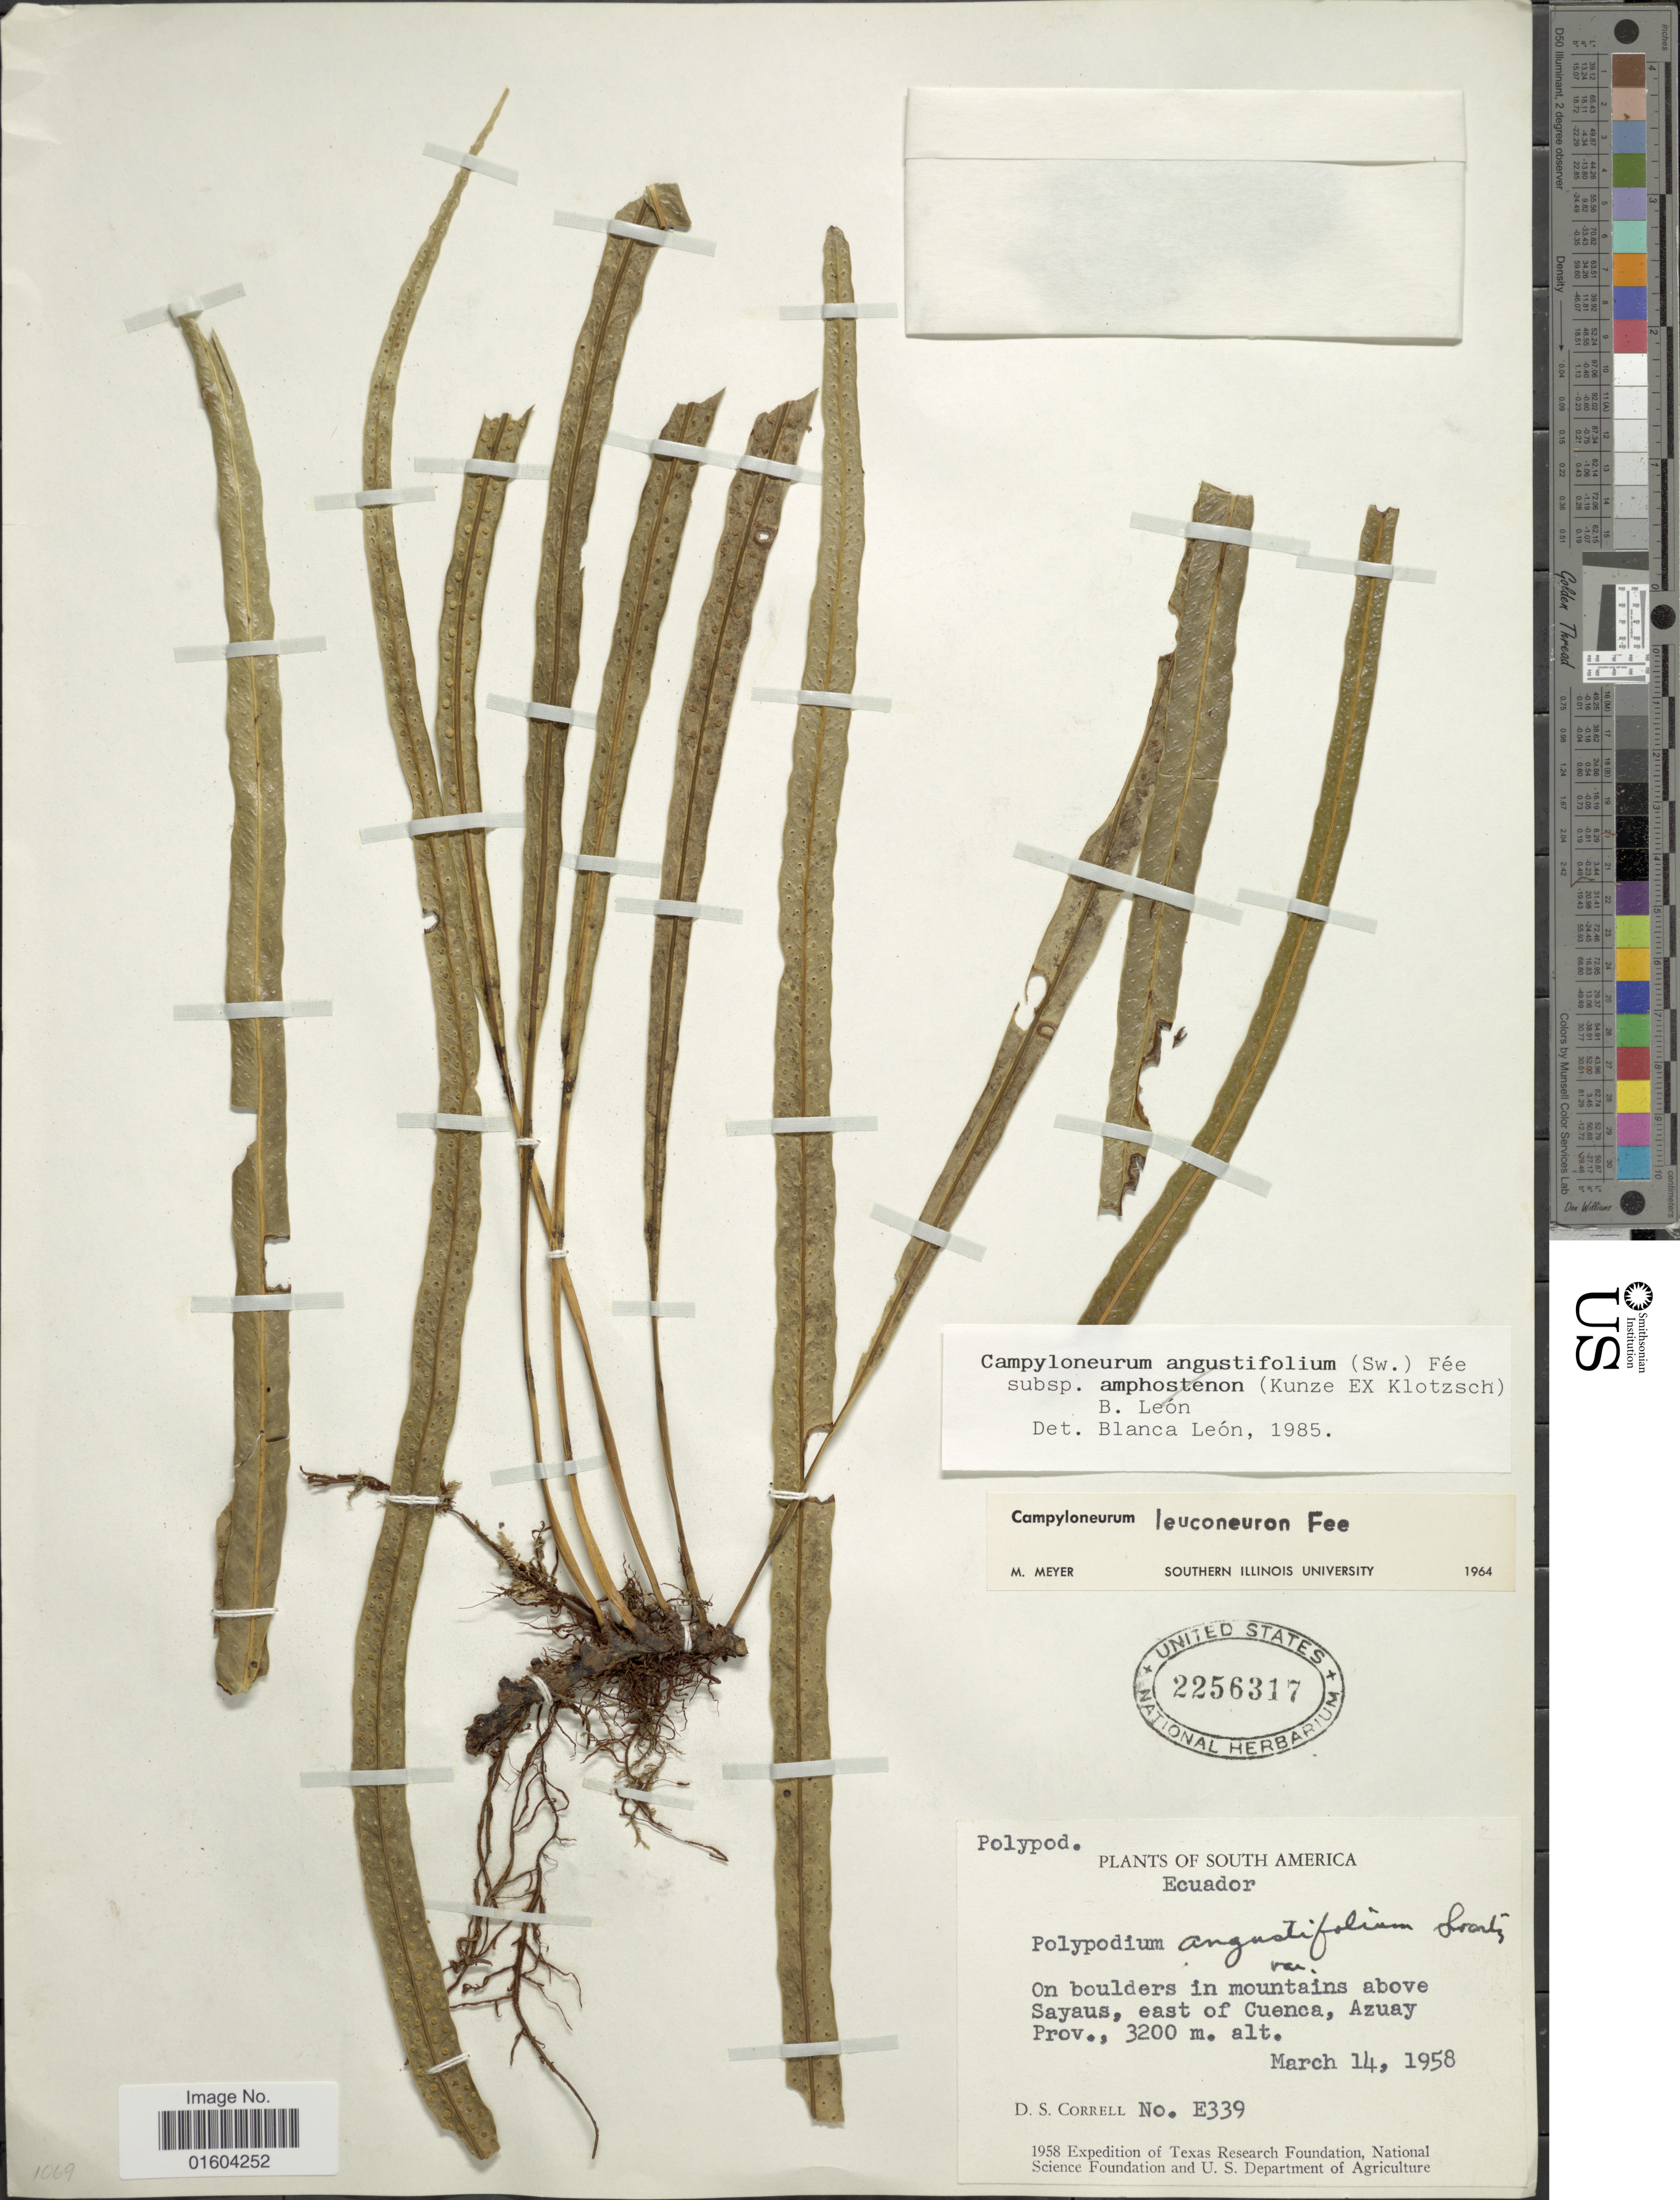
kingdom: Plantae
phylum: Tracheophyta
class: Polypodiopsida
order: Polypodiales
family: Polypodiaceae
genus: Campyloneurum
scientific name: Campyloneurum densifolium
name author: (Hieron.) Lellinger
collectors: D. S. Correll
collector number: E339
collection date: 1958-03-14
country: Ecuador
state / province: Azuay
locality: On boulders in mountains above Sayaus, east of Cuenca, Azuay.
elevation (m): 3200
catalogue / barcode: US 2256317